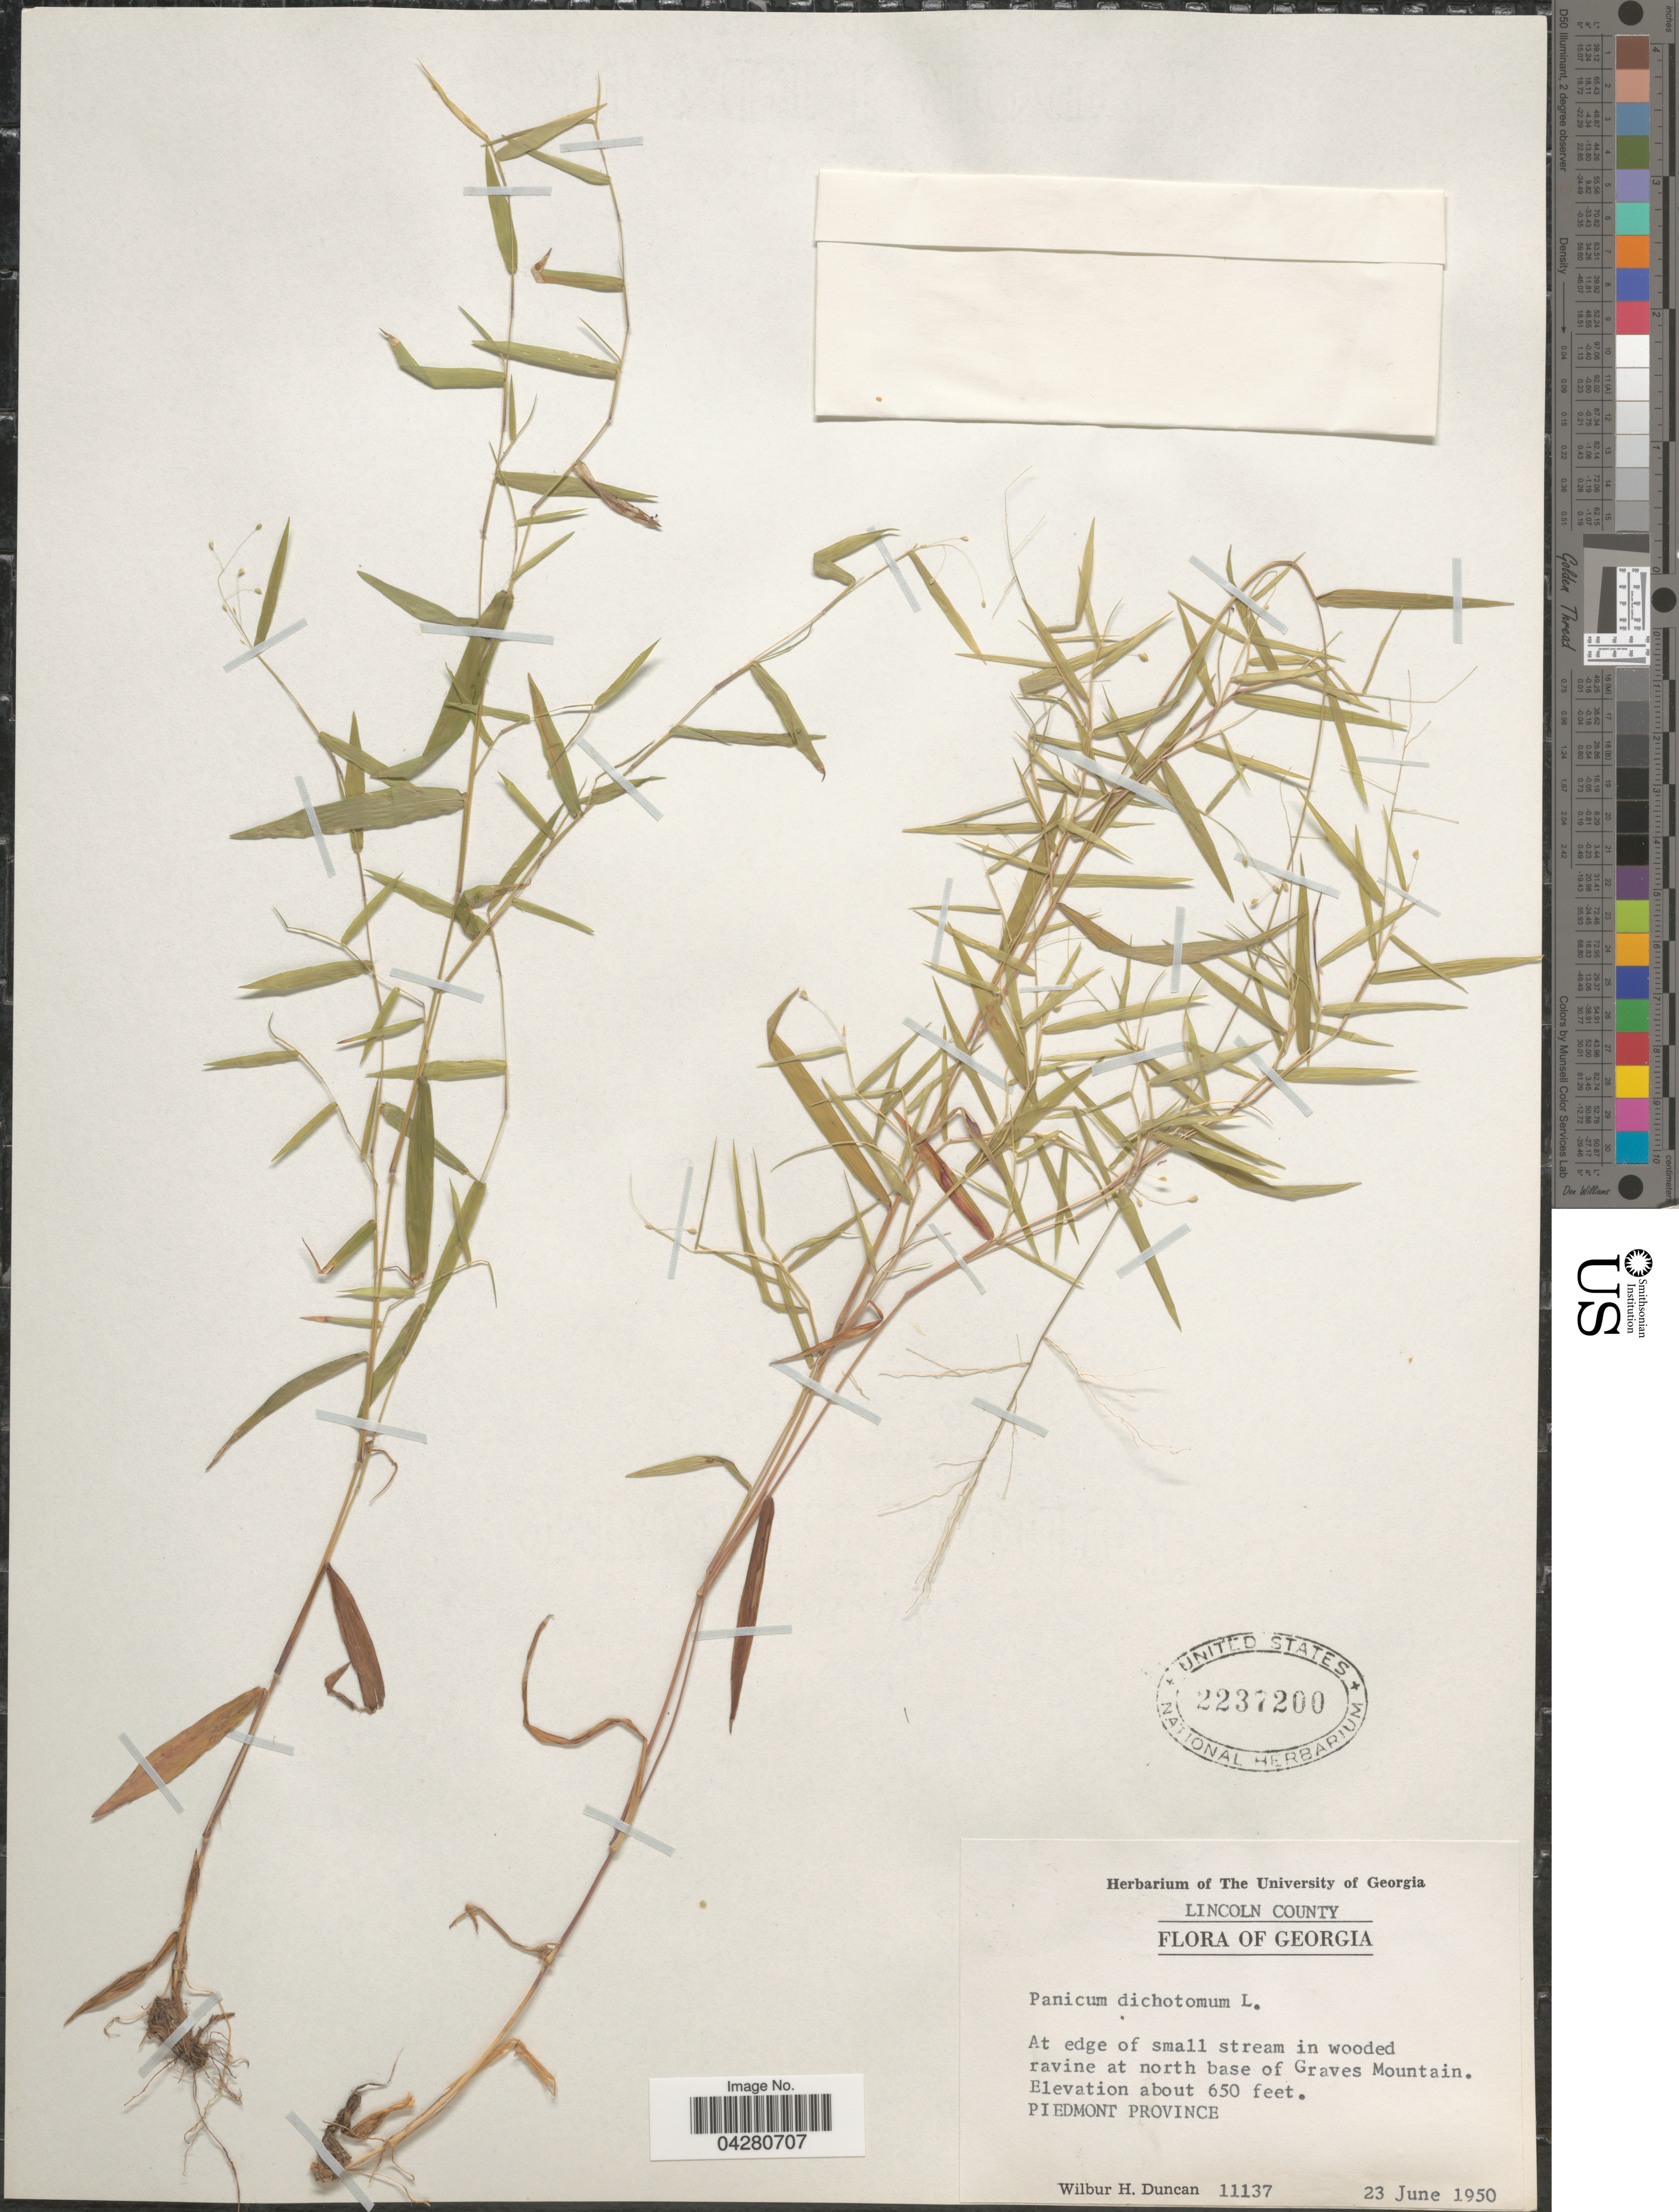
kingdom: Plantae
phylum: Tracheophyta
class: Liliopsida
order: Poales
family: Poaceae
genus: Dichanthelium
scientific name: Dichanthelium dichotomum var. dichotomum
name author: (L.) Gould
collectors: W. H. Duncan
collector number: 11137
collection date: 1950-06-23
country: United States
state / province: Georgia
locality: Lincoln County. At north base of Graves Mountain. Piedmont Province.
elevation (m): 198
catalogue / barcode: US 2237200